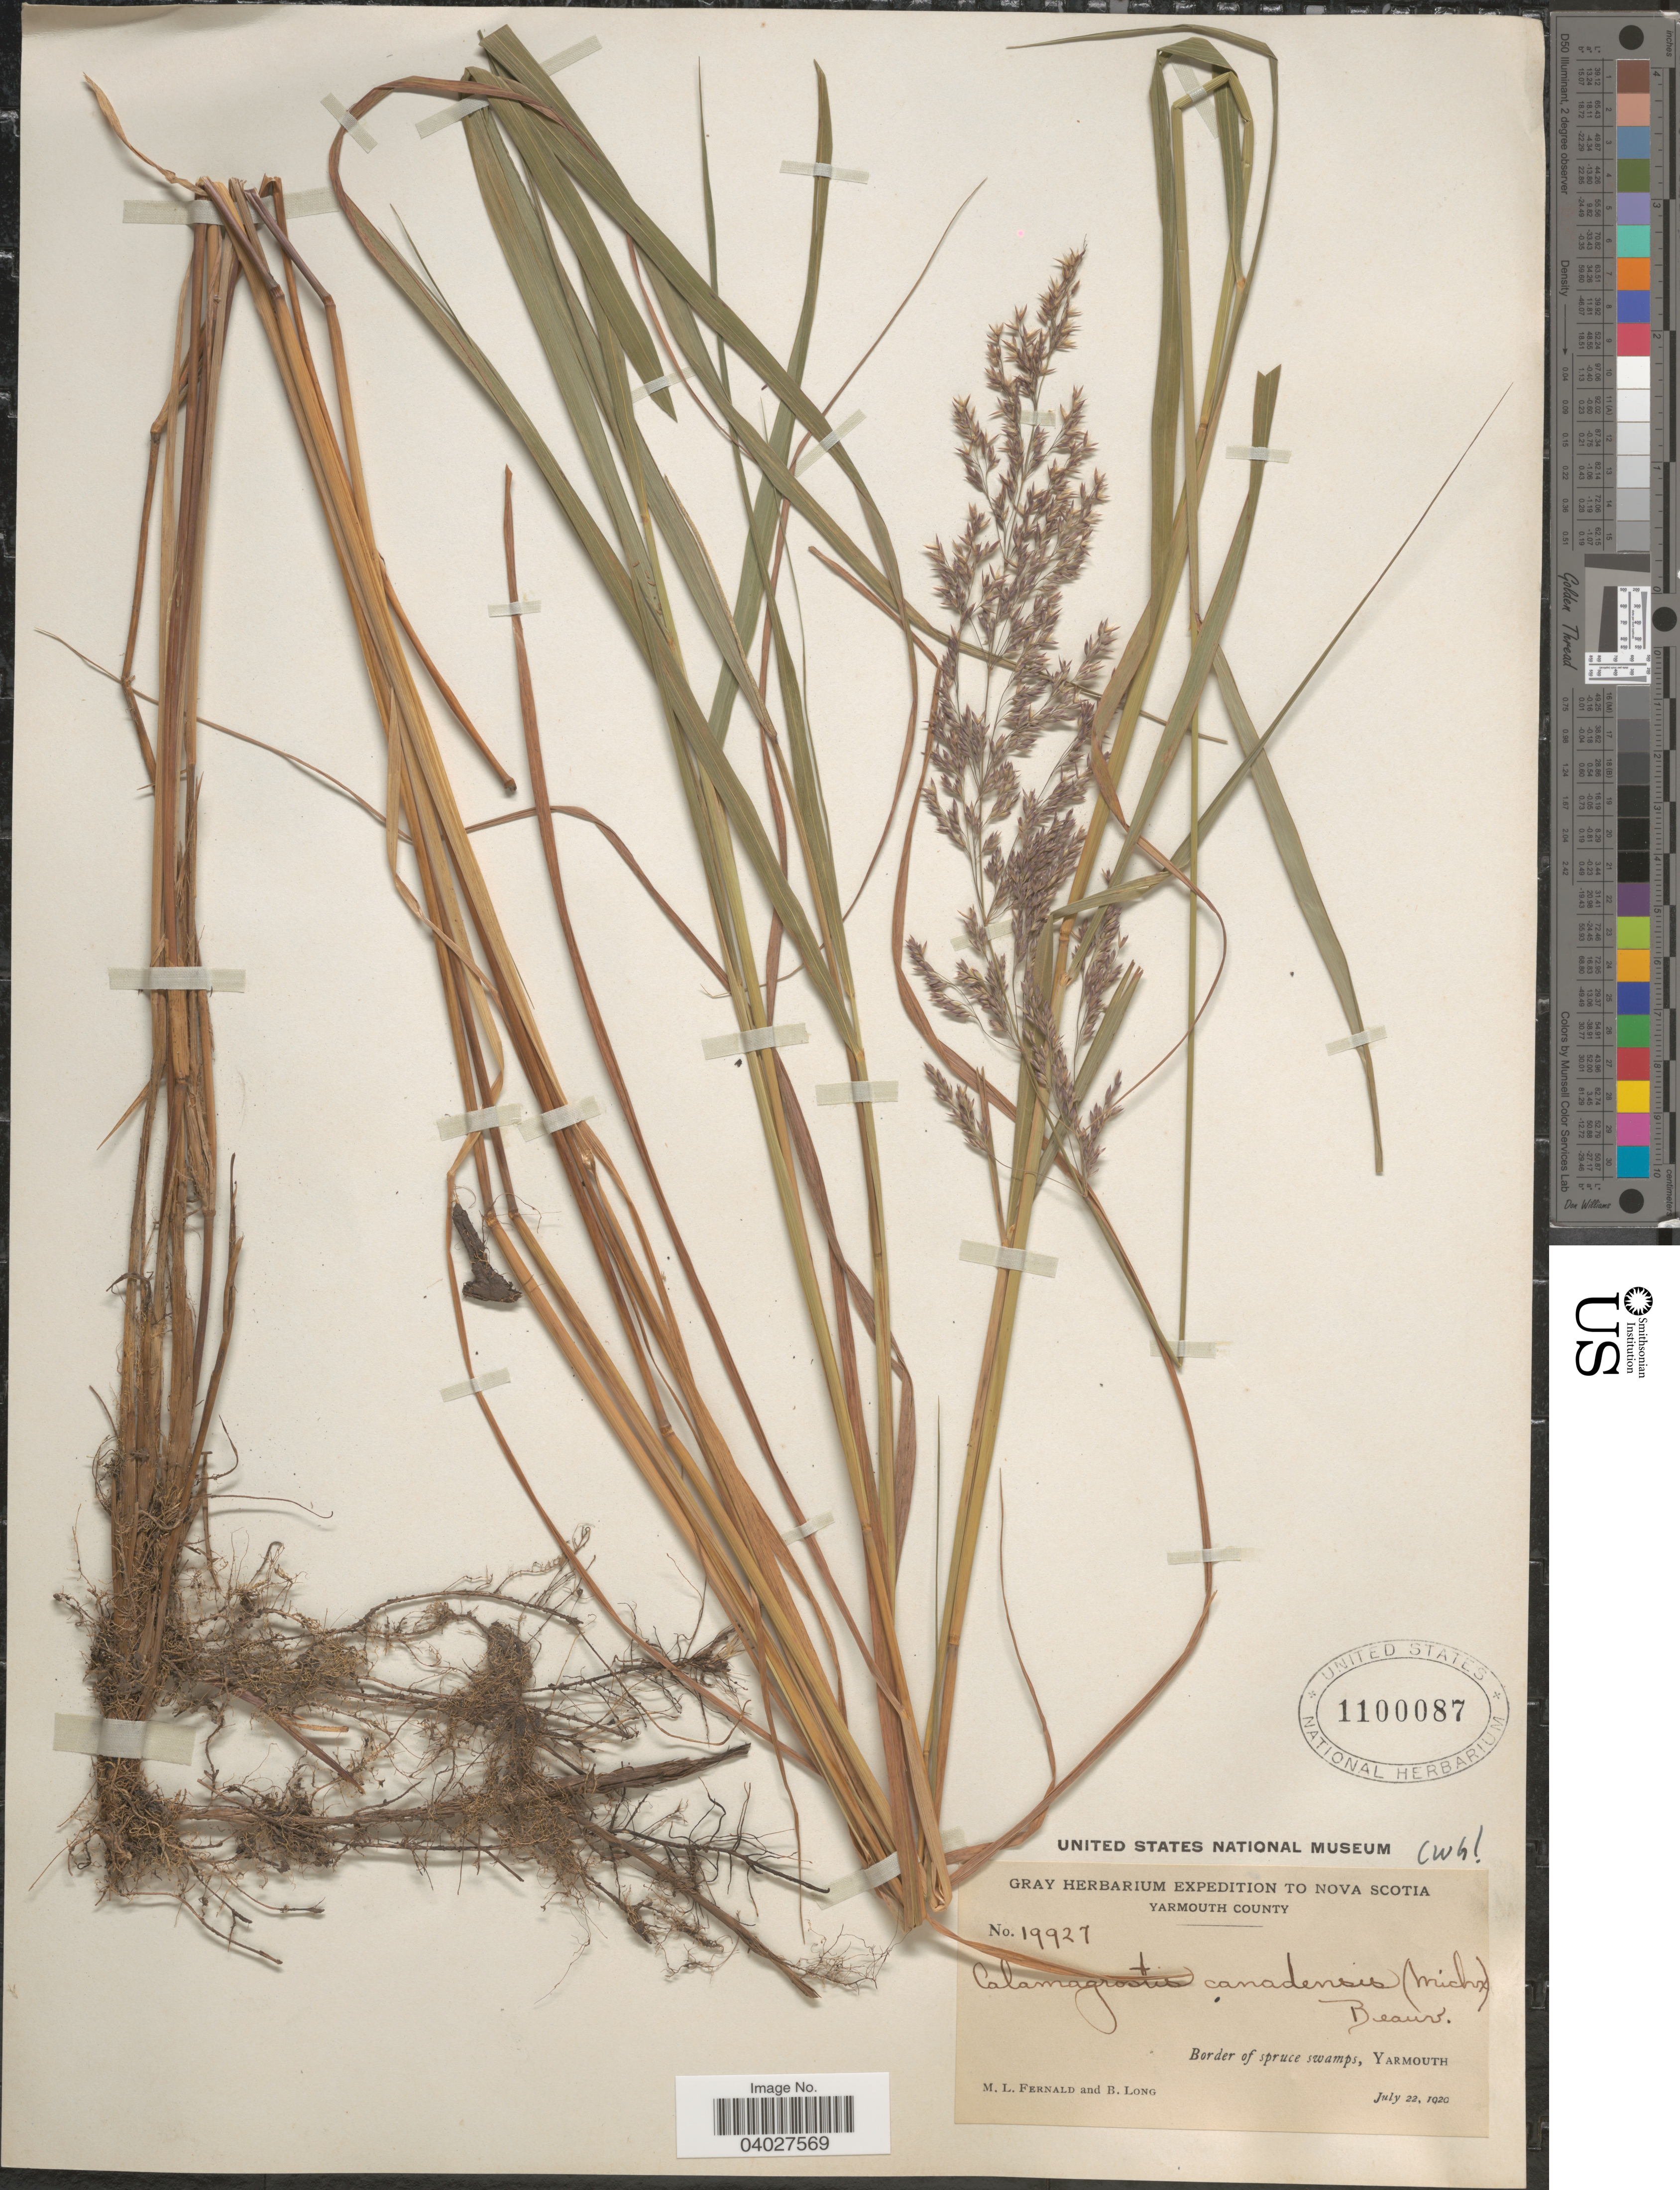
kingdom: Plantae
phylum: Tracheophyta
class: Liliopsida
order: Poales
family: Poaceae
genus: Calamagrostis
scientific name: Calamagrostis canadensis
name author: (Michx.) P. Beauv.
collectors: M. L. Fernald & B. Long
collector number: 19927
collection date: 1920-07-22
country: Canada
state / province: Nova Scotia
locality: Yarmouth County. Border of spruce swamps, Yarmouth.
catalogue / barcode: US 1100087